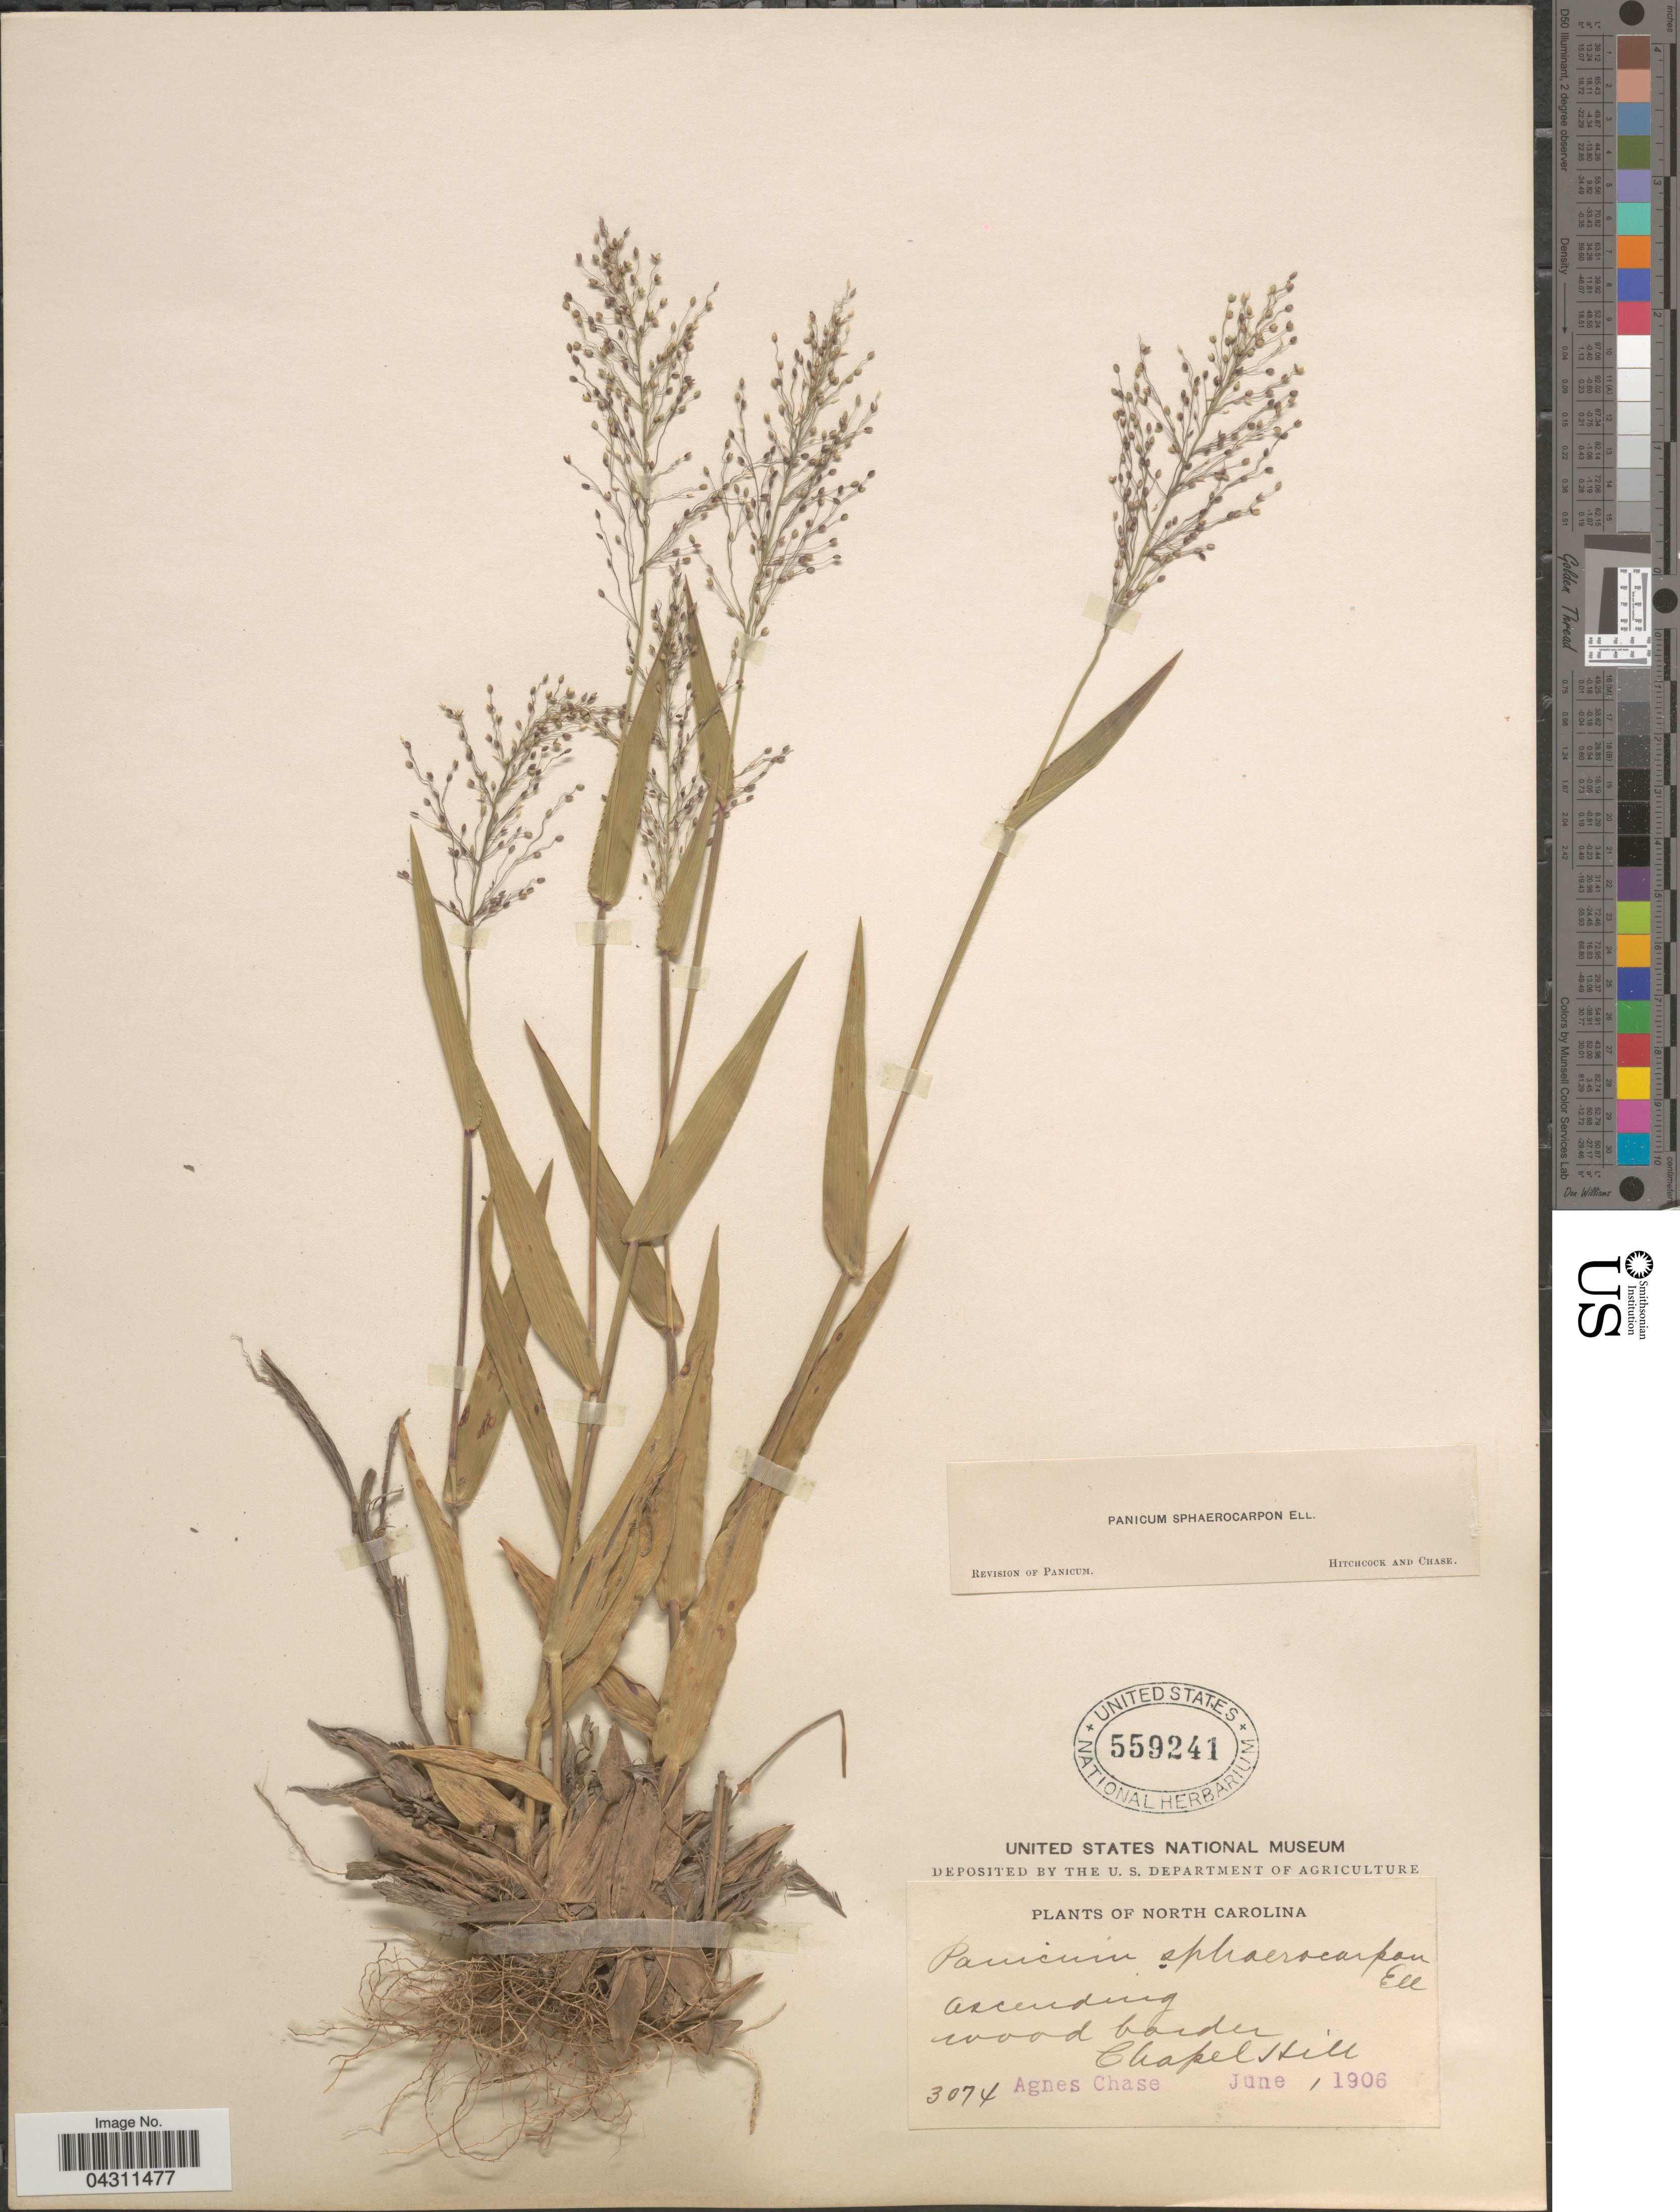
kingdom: Plantae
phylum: Tracheophyta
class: Liliopsida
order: Poales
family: Poaceae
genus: Dichanthelium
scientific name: Dichanthelium sphaerocarpon var. sphaerocarpon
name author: (Elliott) Gould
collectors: A. Chase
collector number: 3074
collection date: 1906-06-01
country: United States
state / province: North Carolina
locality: Wood border. Chapel Hill.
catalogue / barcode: US 559241